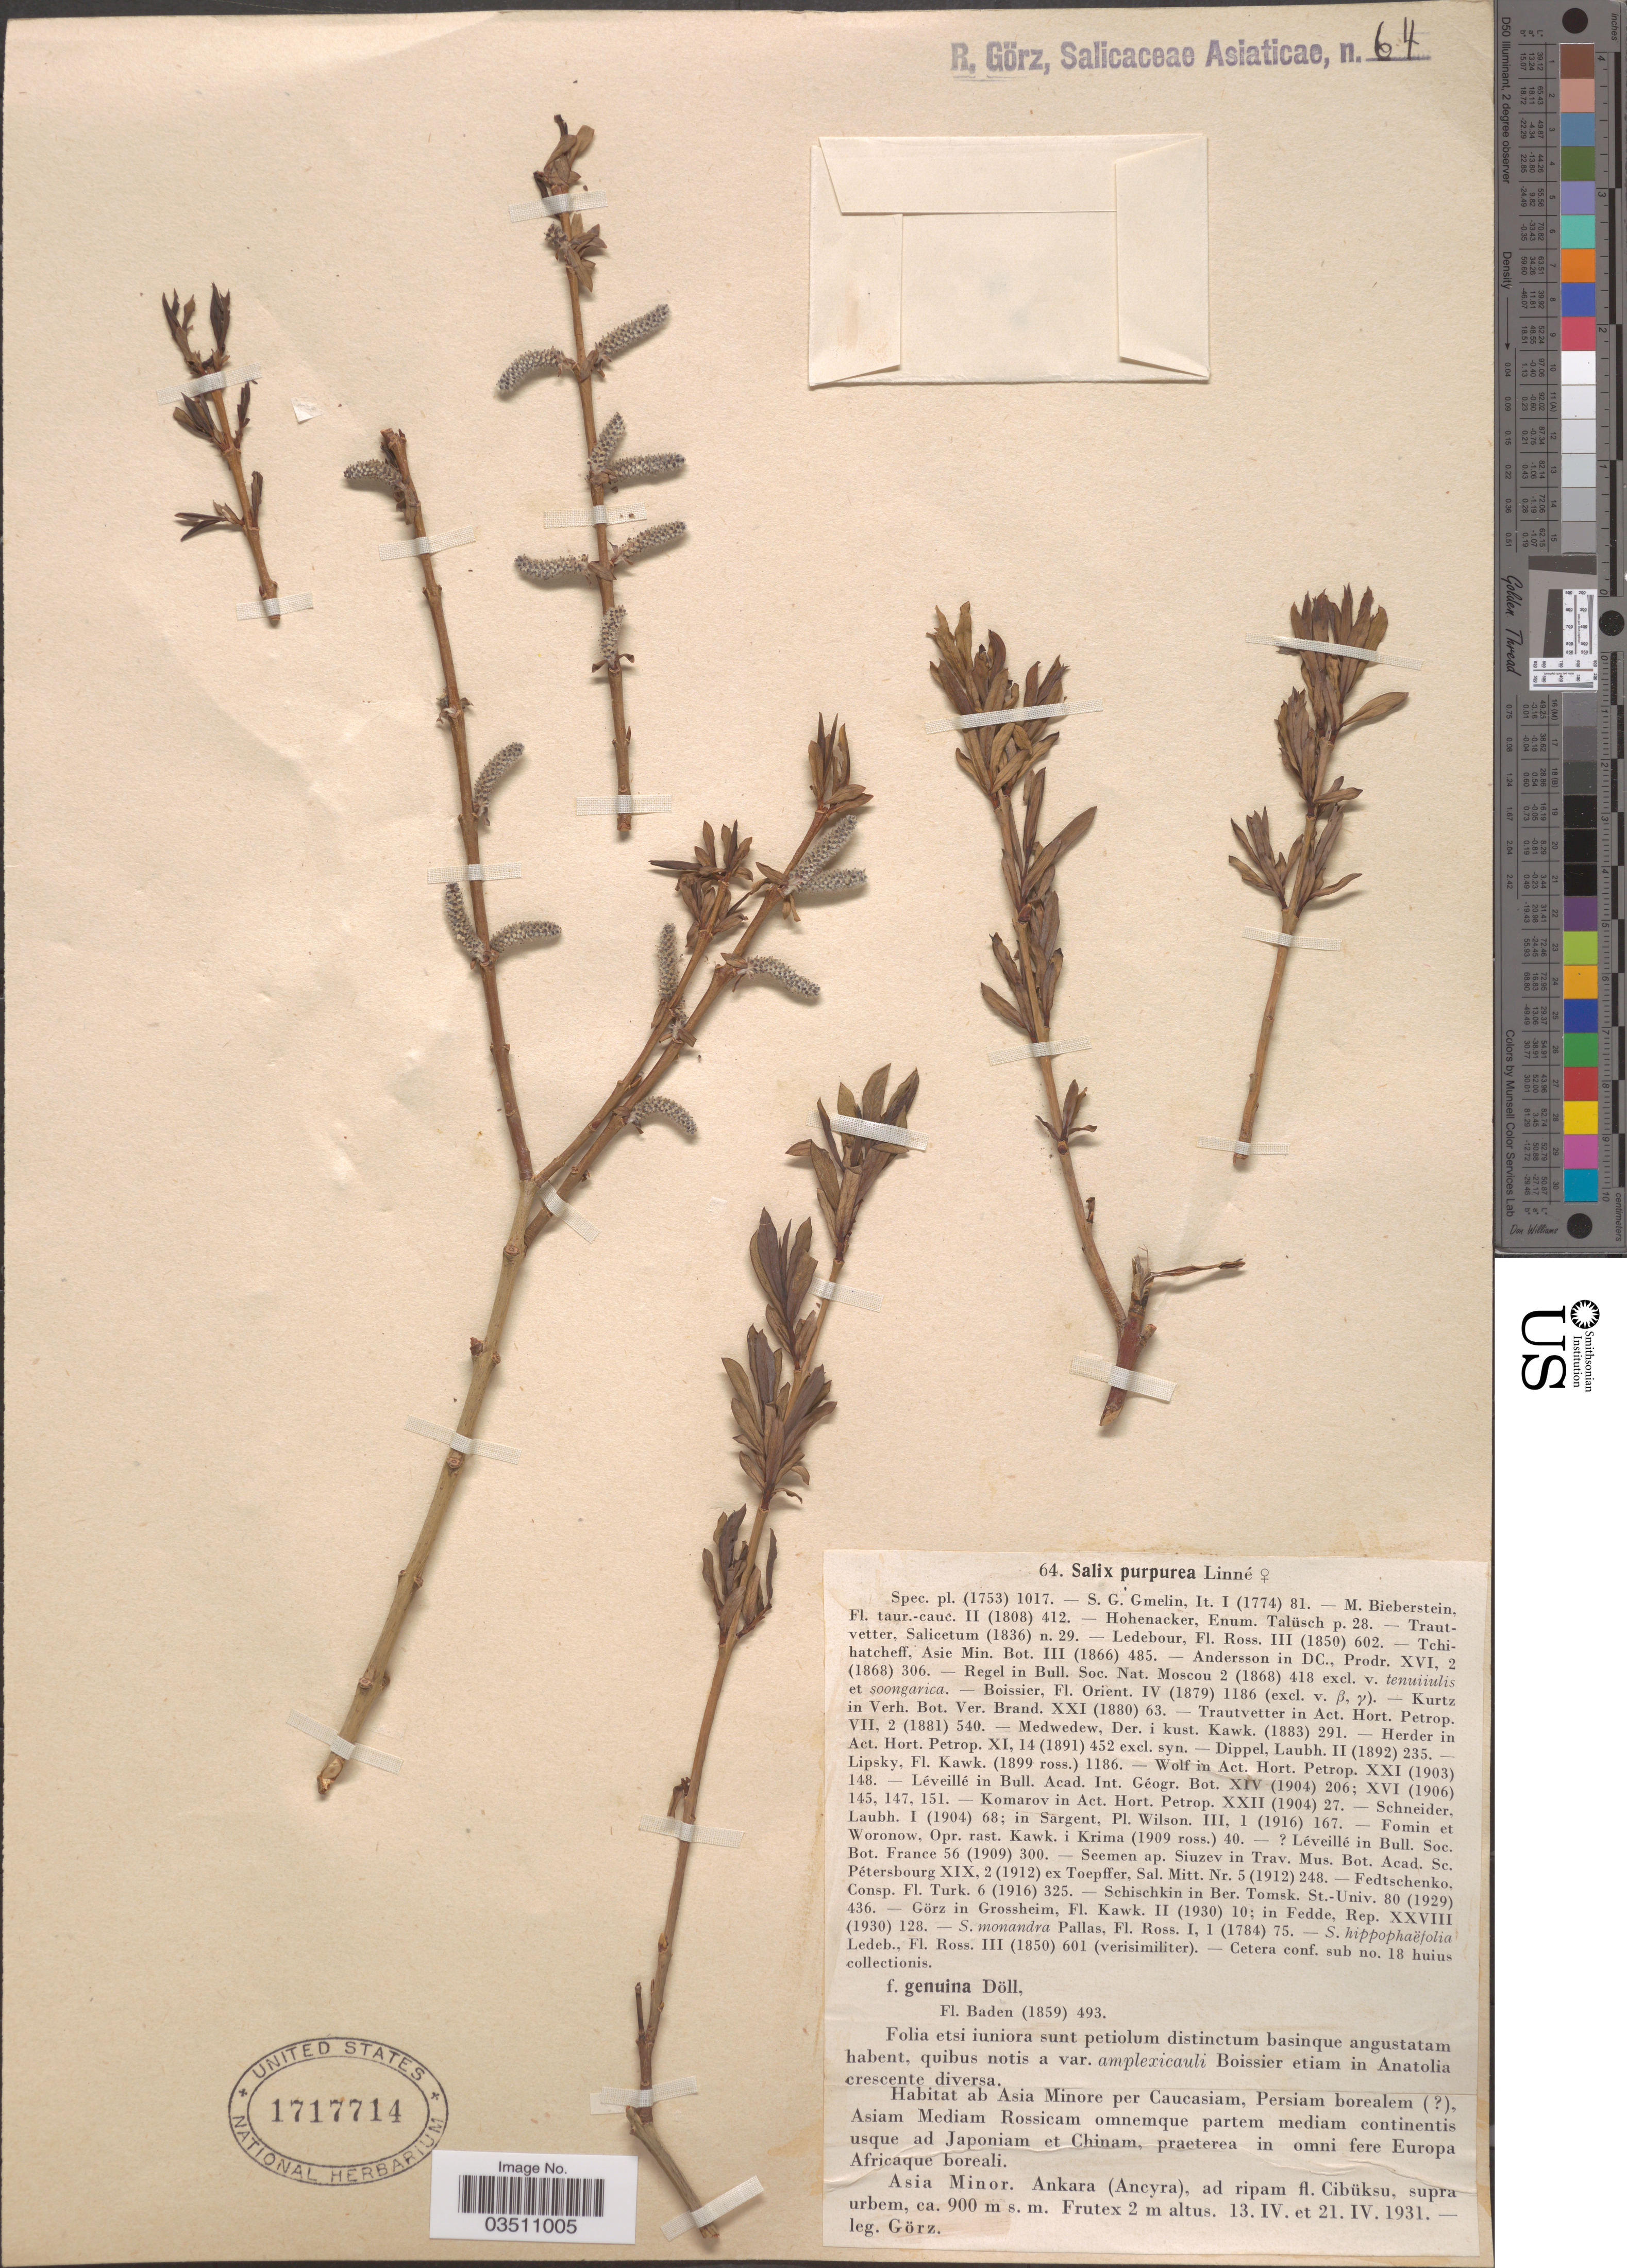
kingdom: Plantae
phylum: Tracheophyta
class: Magnoliopsida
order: Malpighiales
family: Salicaceae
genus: Salix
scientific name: Salix purpurea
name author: L.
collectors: Gorz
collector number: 64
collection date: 1931-04-13/1931-04-21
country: Turkey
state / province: Ankara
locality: Asia Minor. Ankara (Ancyra), ad ripam fl. Cibüksu, supra urbem.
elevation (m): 900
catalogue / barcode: US 1717714